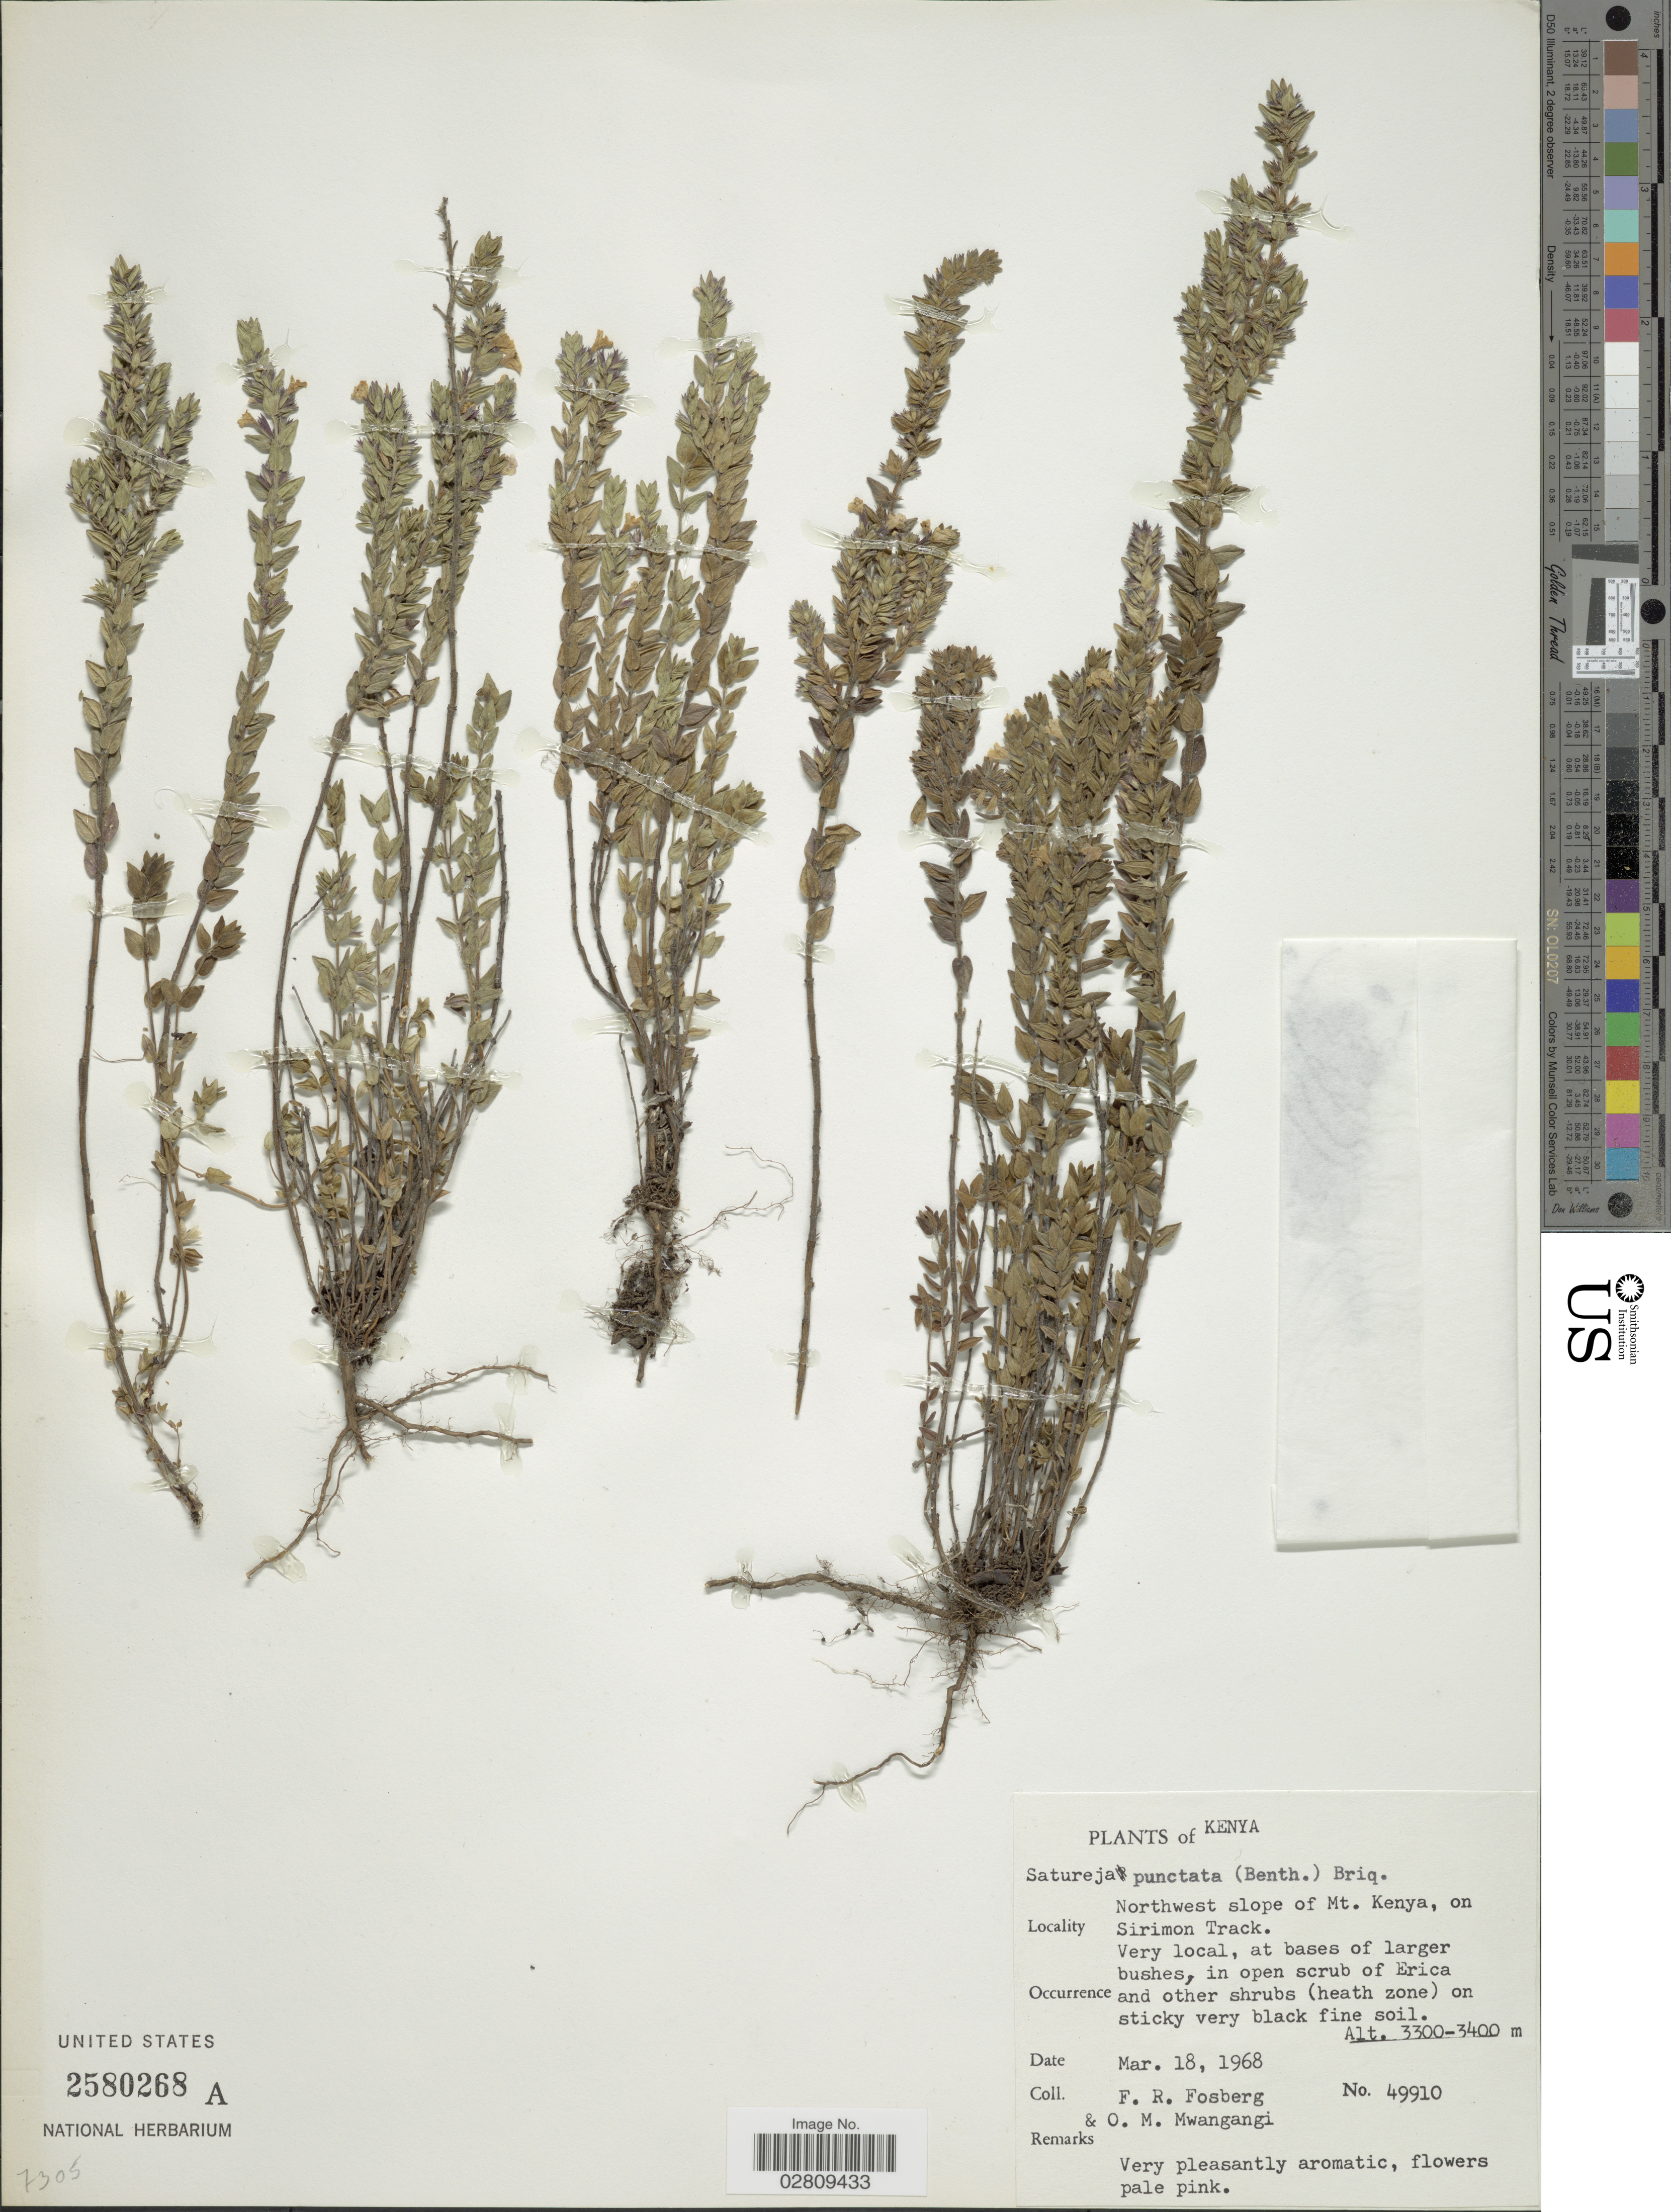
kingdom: Plantae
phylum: Tracheophyta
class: Magnoliopsida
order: Lamiales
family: Lamiaceae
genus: Satureja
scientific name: Satureja punctata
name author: (Benth.) R. Br. ex Briq.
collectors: F. R. Fosberg & O. M. Mwangangi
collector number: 49910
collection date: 1968-03-18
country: Kenya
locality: Northwest slope of Mt. Kenya, on Sirimon Track.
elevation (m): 3300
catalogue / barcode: US 2580268A